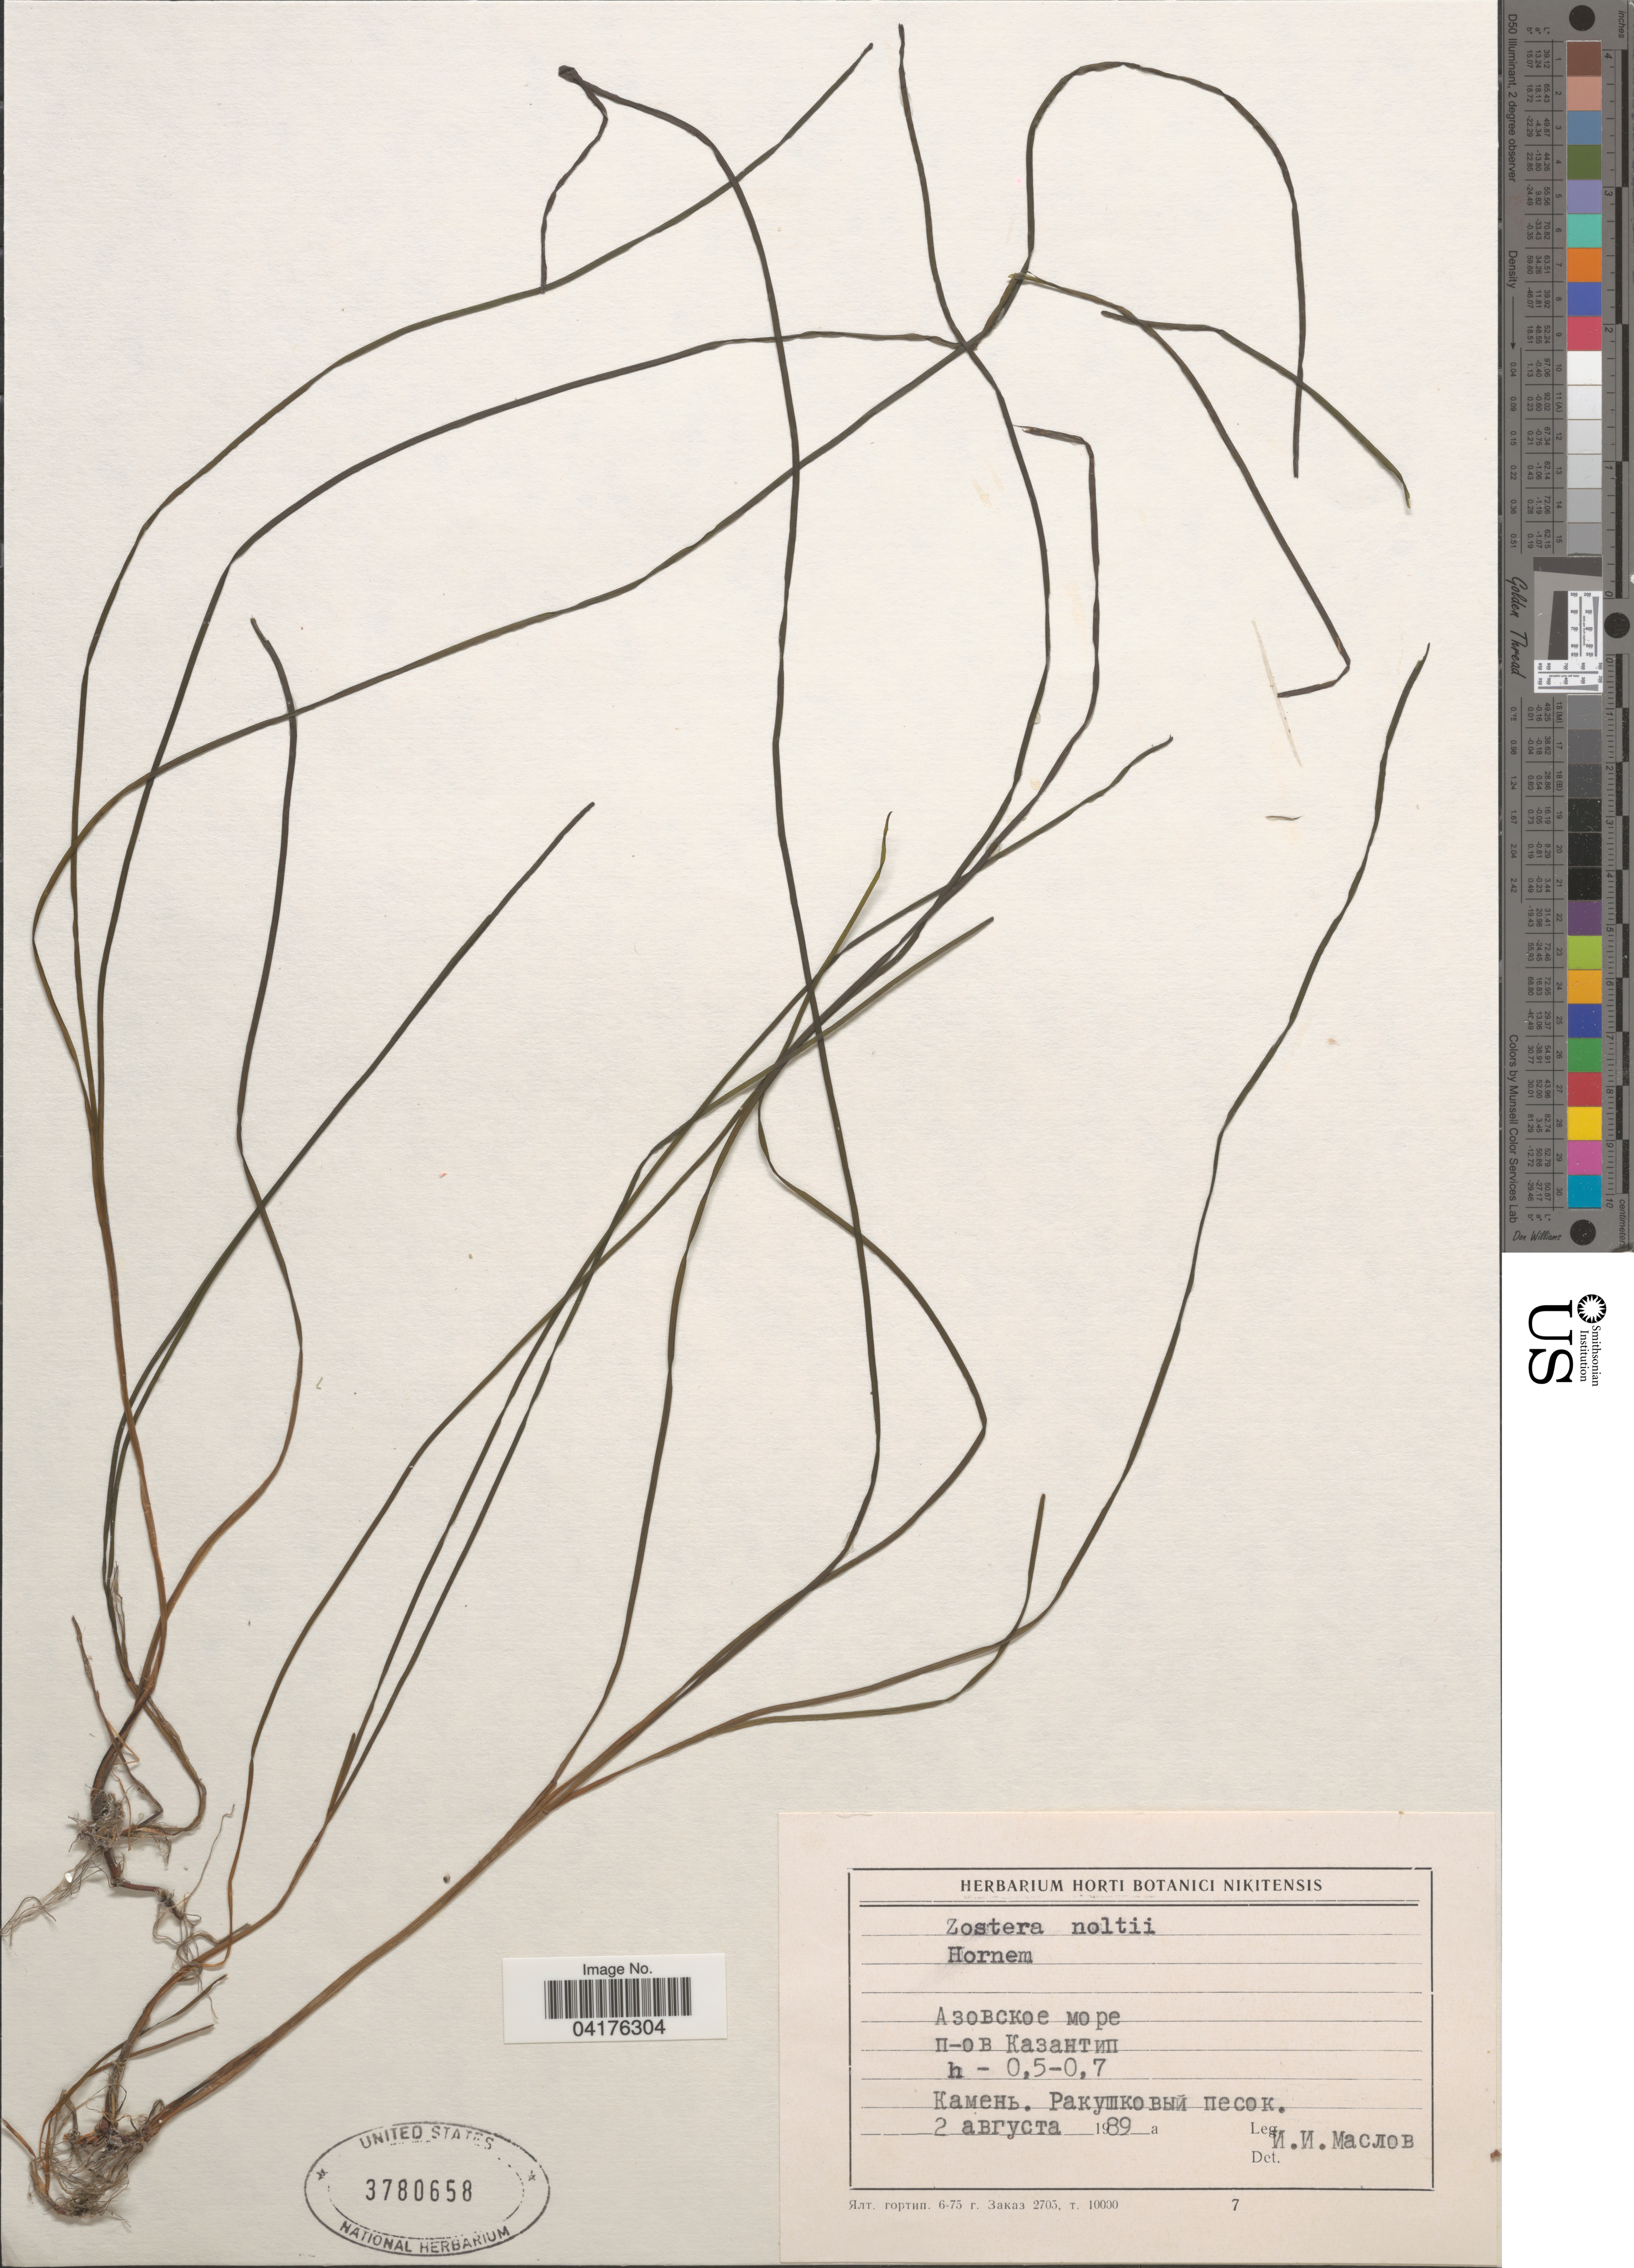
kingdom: Plantae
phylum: Tracheophyta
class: Liliopsida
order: Alismatales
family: Zosteraceae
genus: Zostera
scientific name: Zostera noltii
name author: Hornem.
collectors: I. Maslov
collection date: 1989-08-02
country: Ukraine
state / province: Crimea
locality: Azov Sea. Kazantip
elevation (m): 0.5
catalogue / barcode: US 3780658